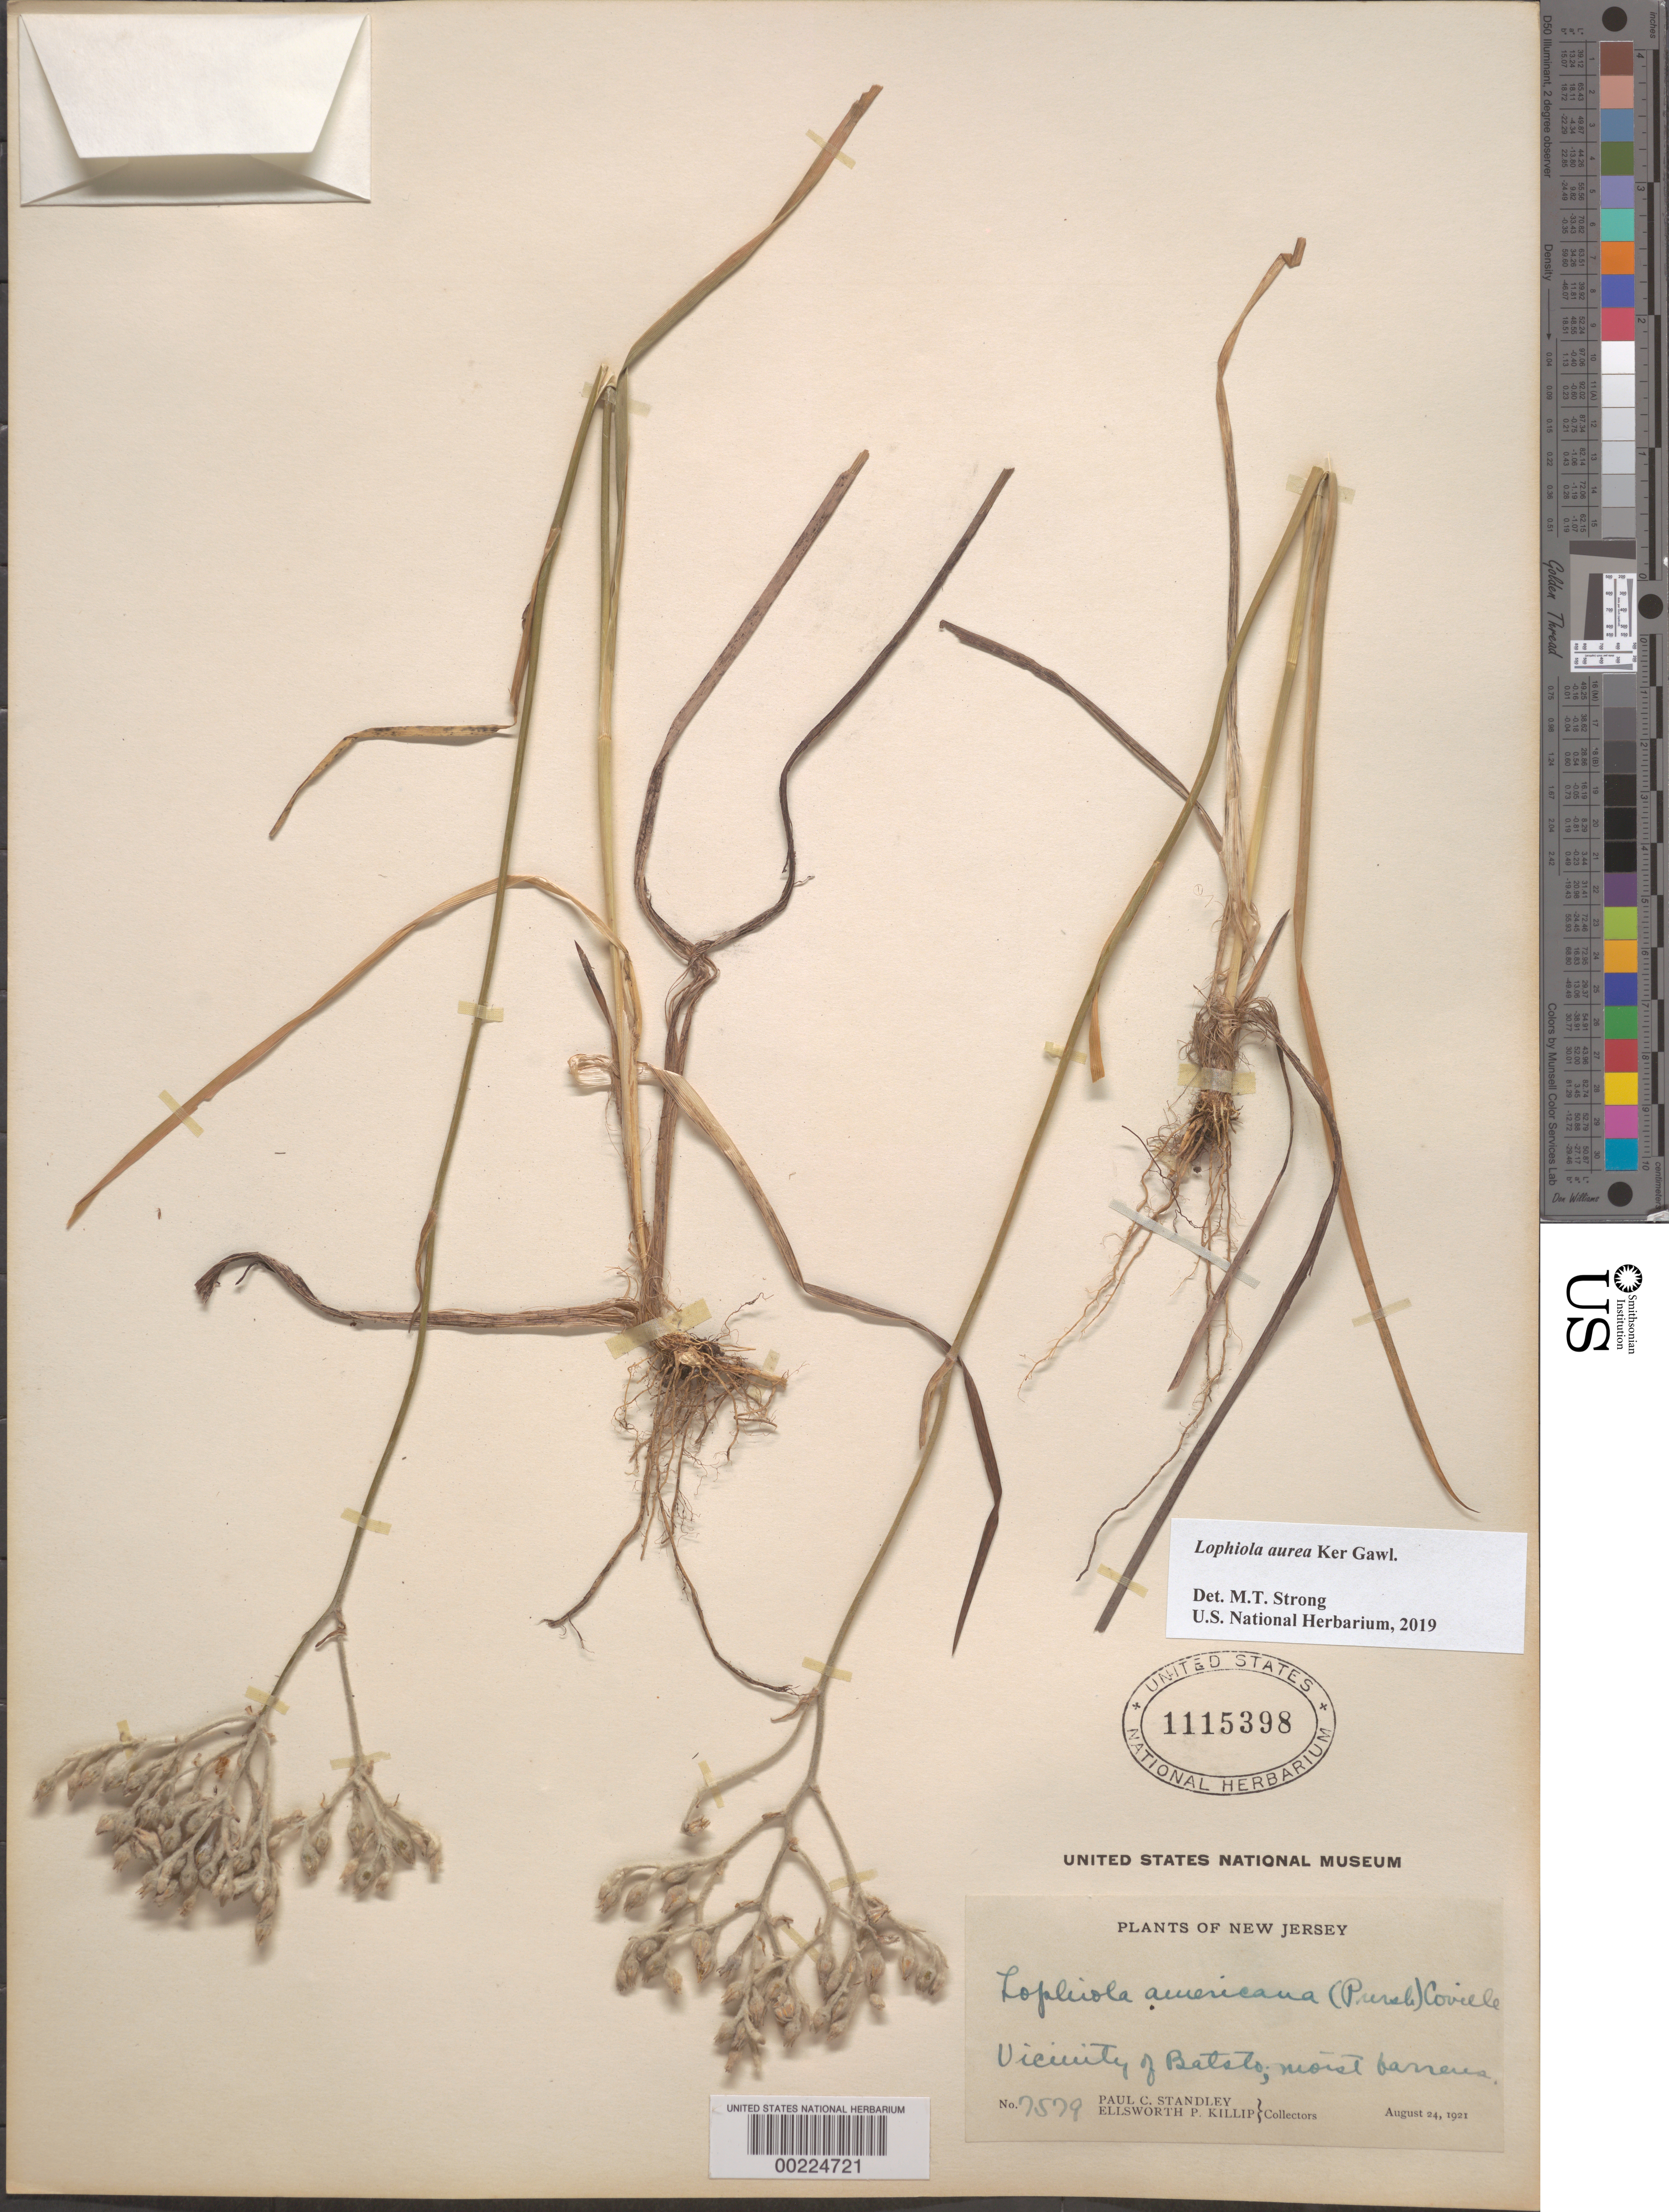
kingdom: Plantae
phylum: Tracheophyta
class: Liliopsida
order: Dioscoreales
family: Nartheciaceae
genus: Lophiola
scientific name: Lophiola aurea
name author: Ker Gawl.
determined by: Strong, Mark T., (BOT), Smithsonian Institution - National Museum of Natural History (UNITED STATES)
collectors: P. C. Standley & E. P. Killip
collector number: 7579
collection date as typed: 24 Aug 1921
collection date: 1921-08-24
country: United States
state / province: New Jersey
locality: Vicinity of batsto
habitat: Moist barrens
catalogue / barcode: US 1115398